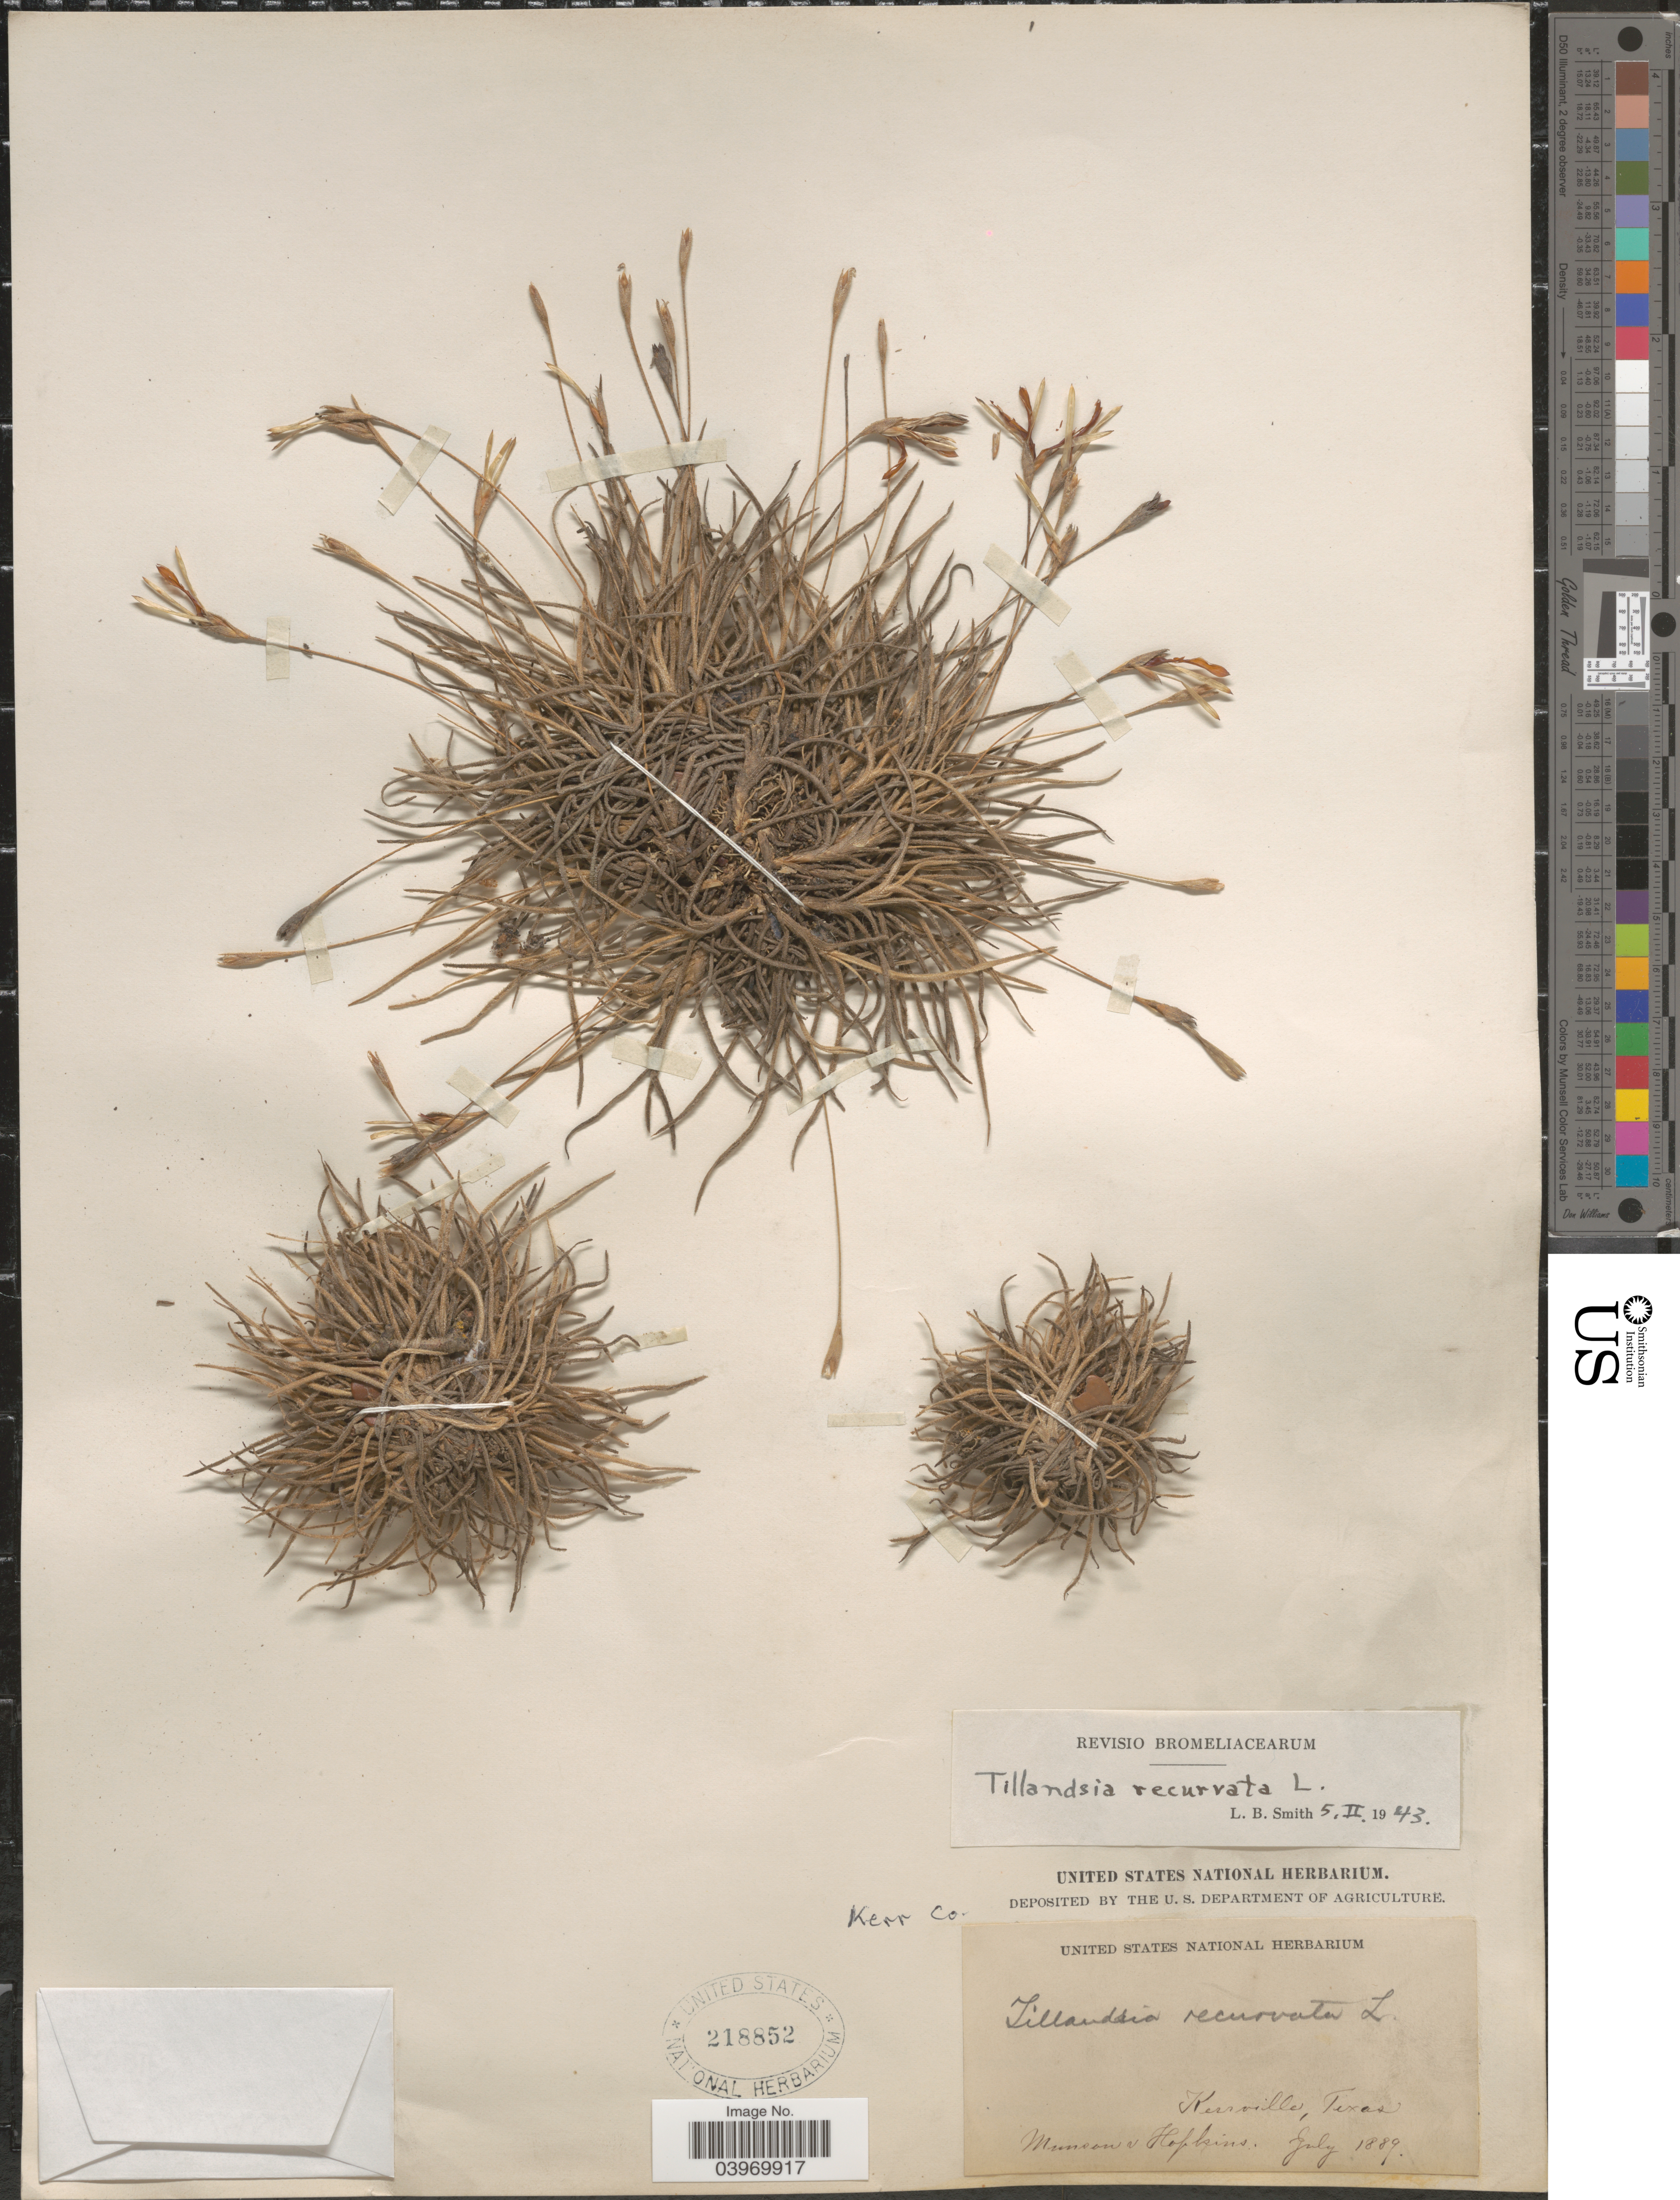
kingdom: Plantae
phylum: Tracheophyta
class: Liliopsida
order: Poales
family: Bromeliaceae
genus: Tillandsia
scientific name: Tillandsia recurvata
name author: L.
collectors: M. Hopkins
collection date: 1889-07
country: United States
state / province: Texas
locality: Kerrville. Kerr Co.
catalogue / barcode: US 218852